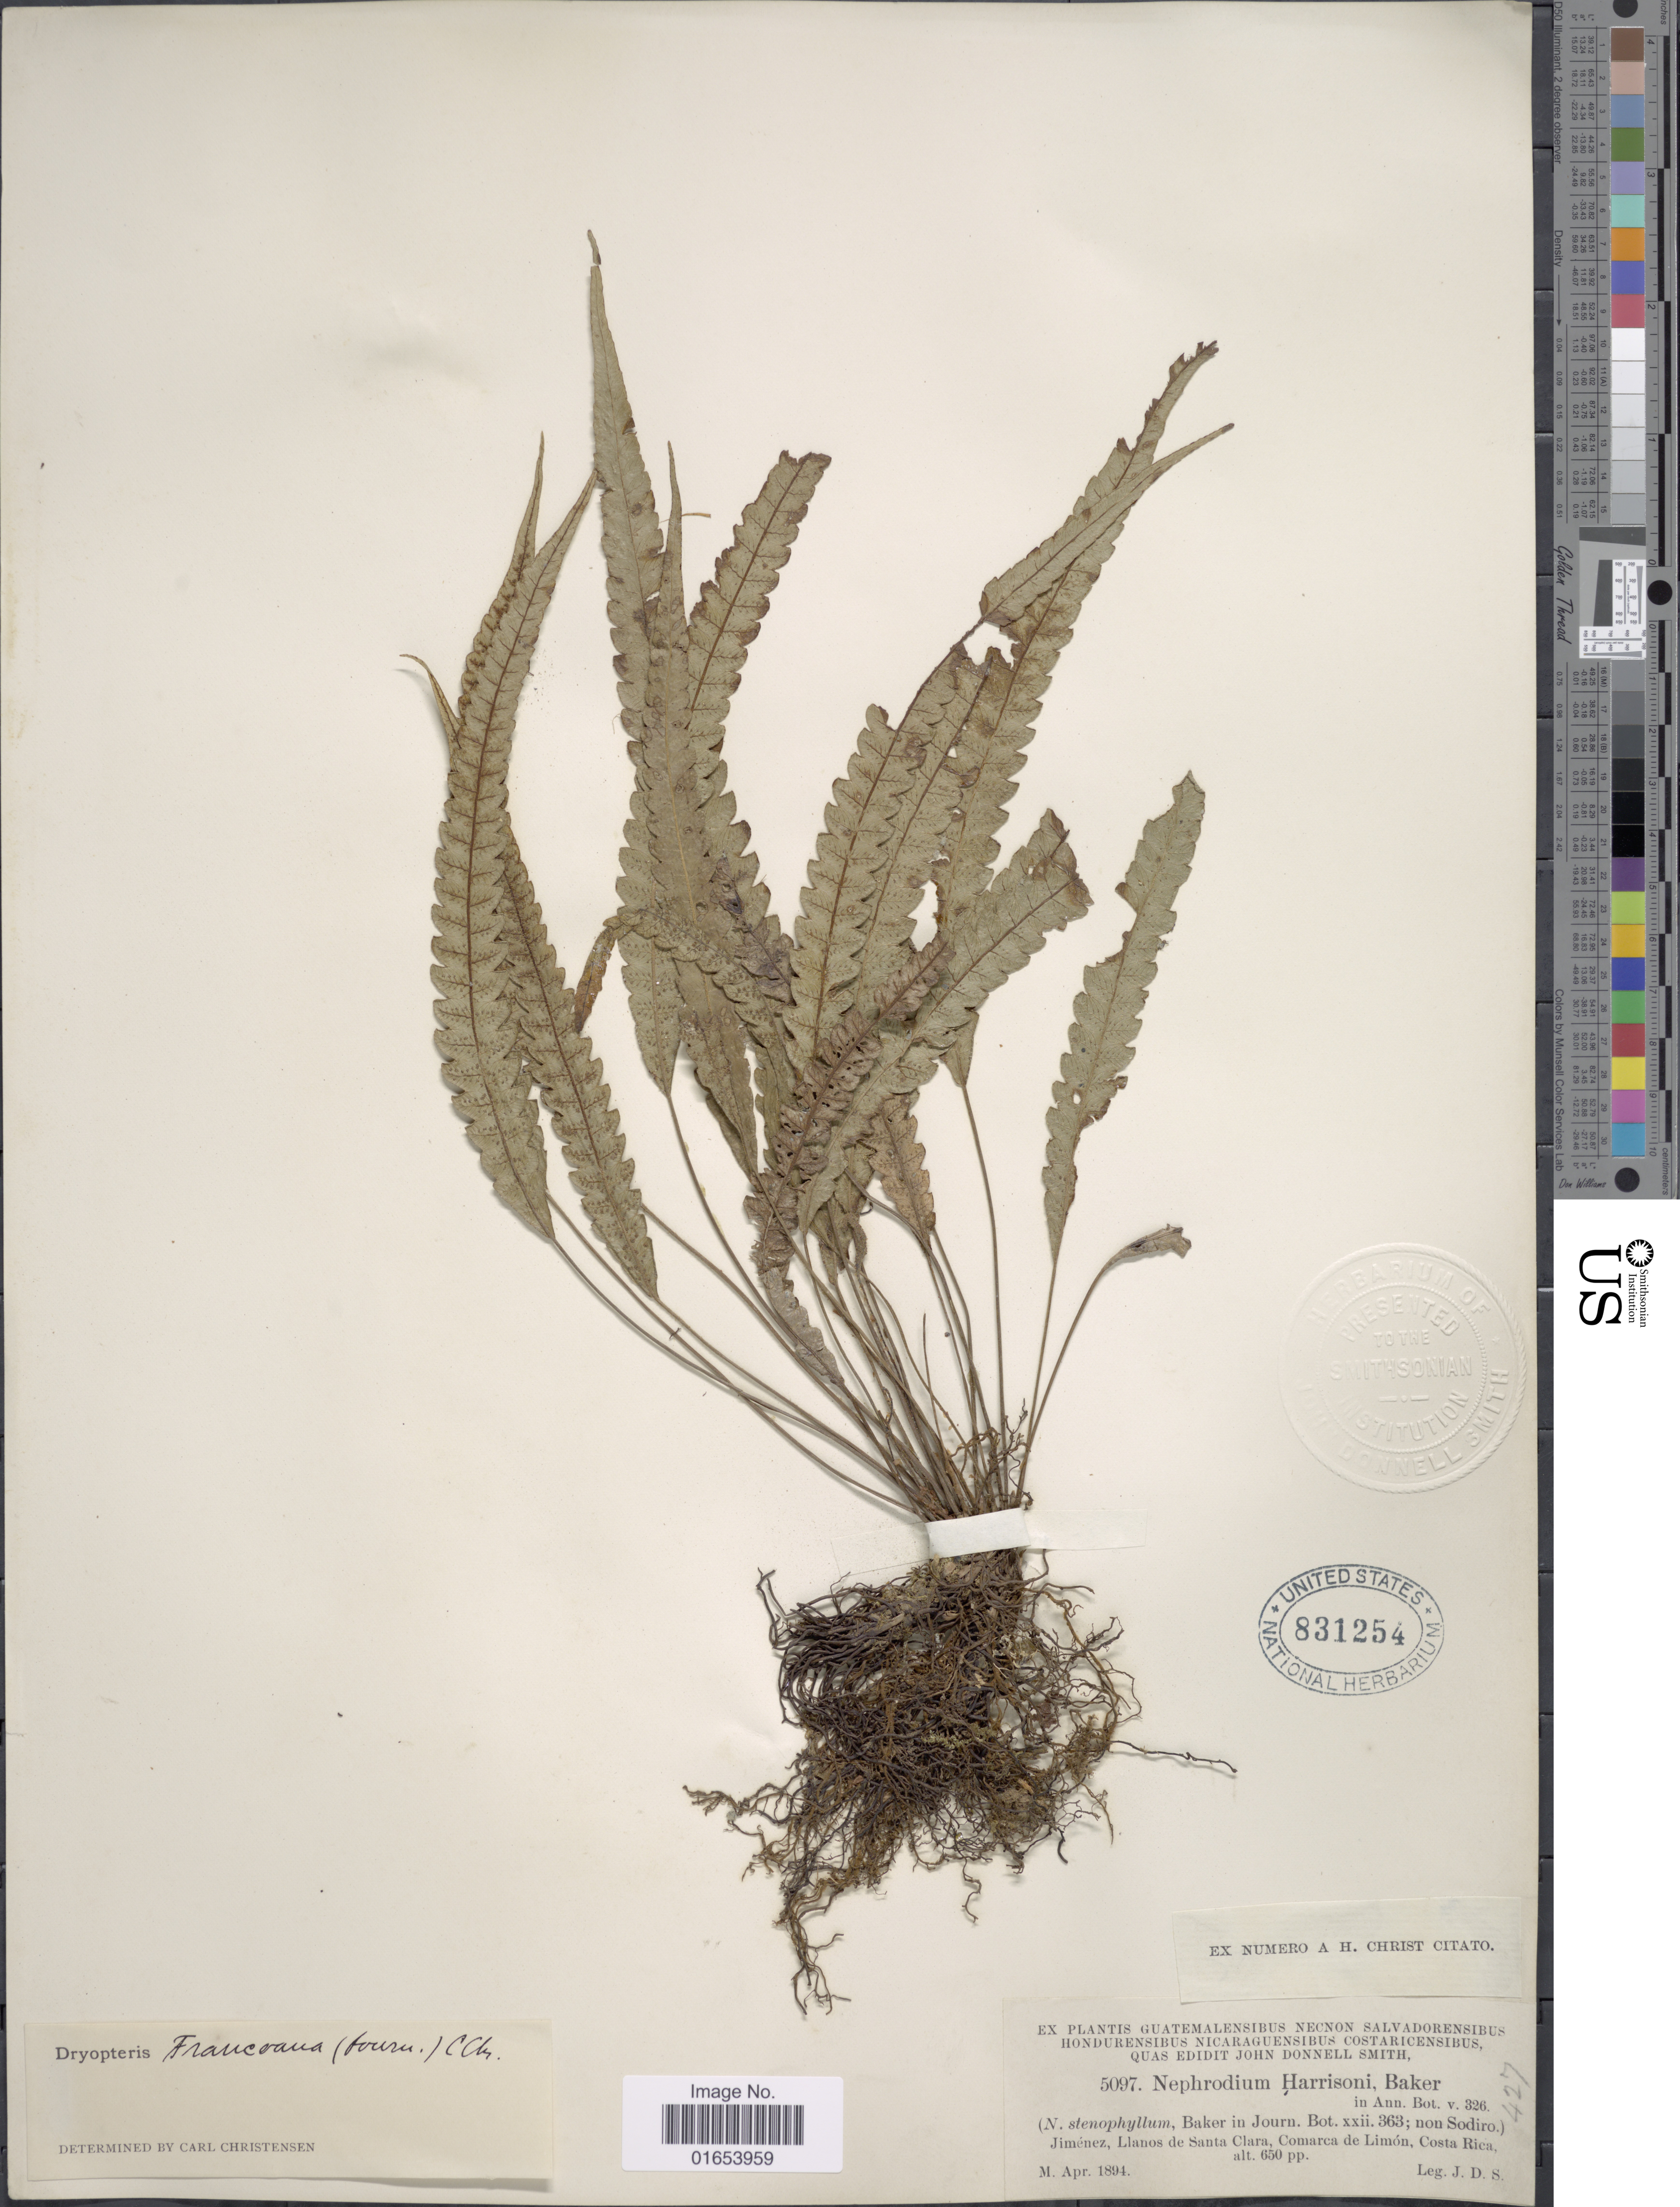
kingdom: Plantae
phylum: Tracheophyta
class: Polypodiopsida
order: Polypodiales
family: Thelypteridaceae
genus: Goniopteris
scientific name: Goniopteris francoana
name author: (E. Fourn.) Á. Löve & D. Löve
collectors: J. Donnell Smith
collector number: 5097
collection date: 1894-04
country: Costa Rica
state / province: Limón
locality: Jimenez, Llanos de Santa Clara, Comarca de Limon, Costa Rica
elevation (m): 198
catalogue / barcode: US 831254